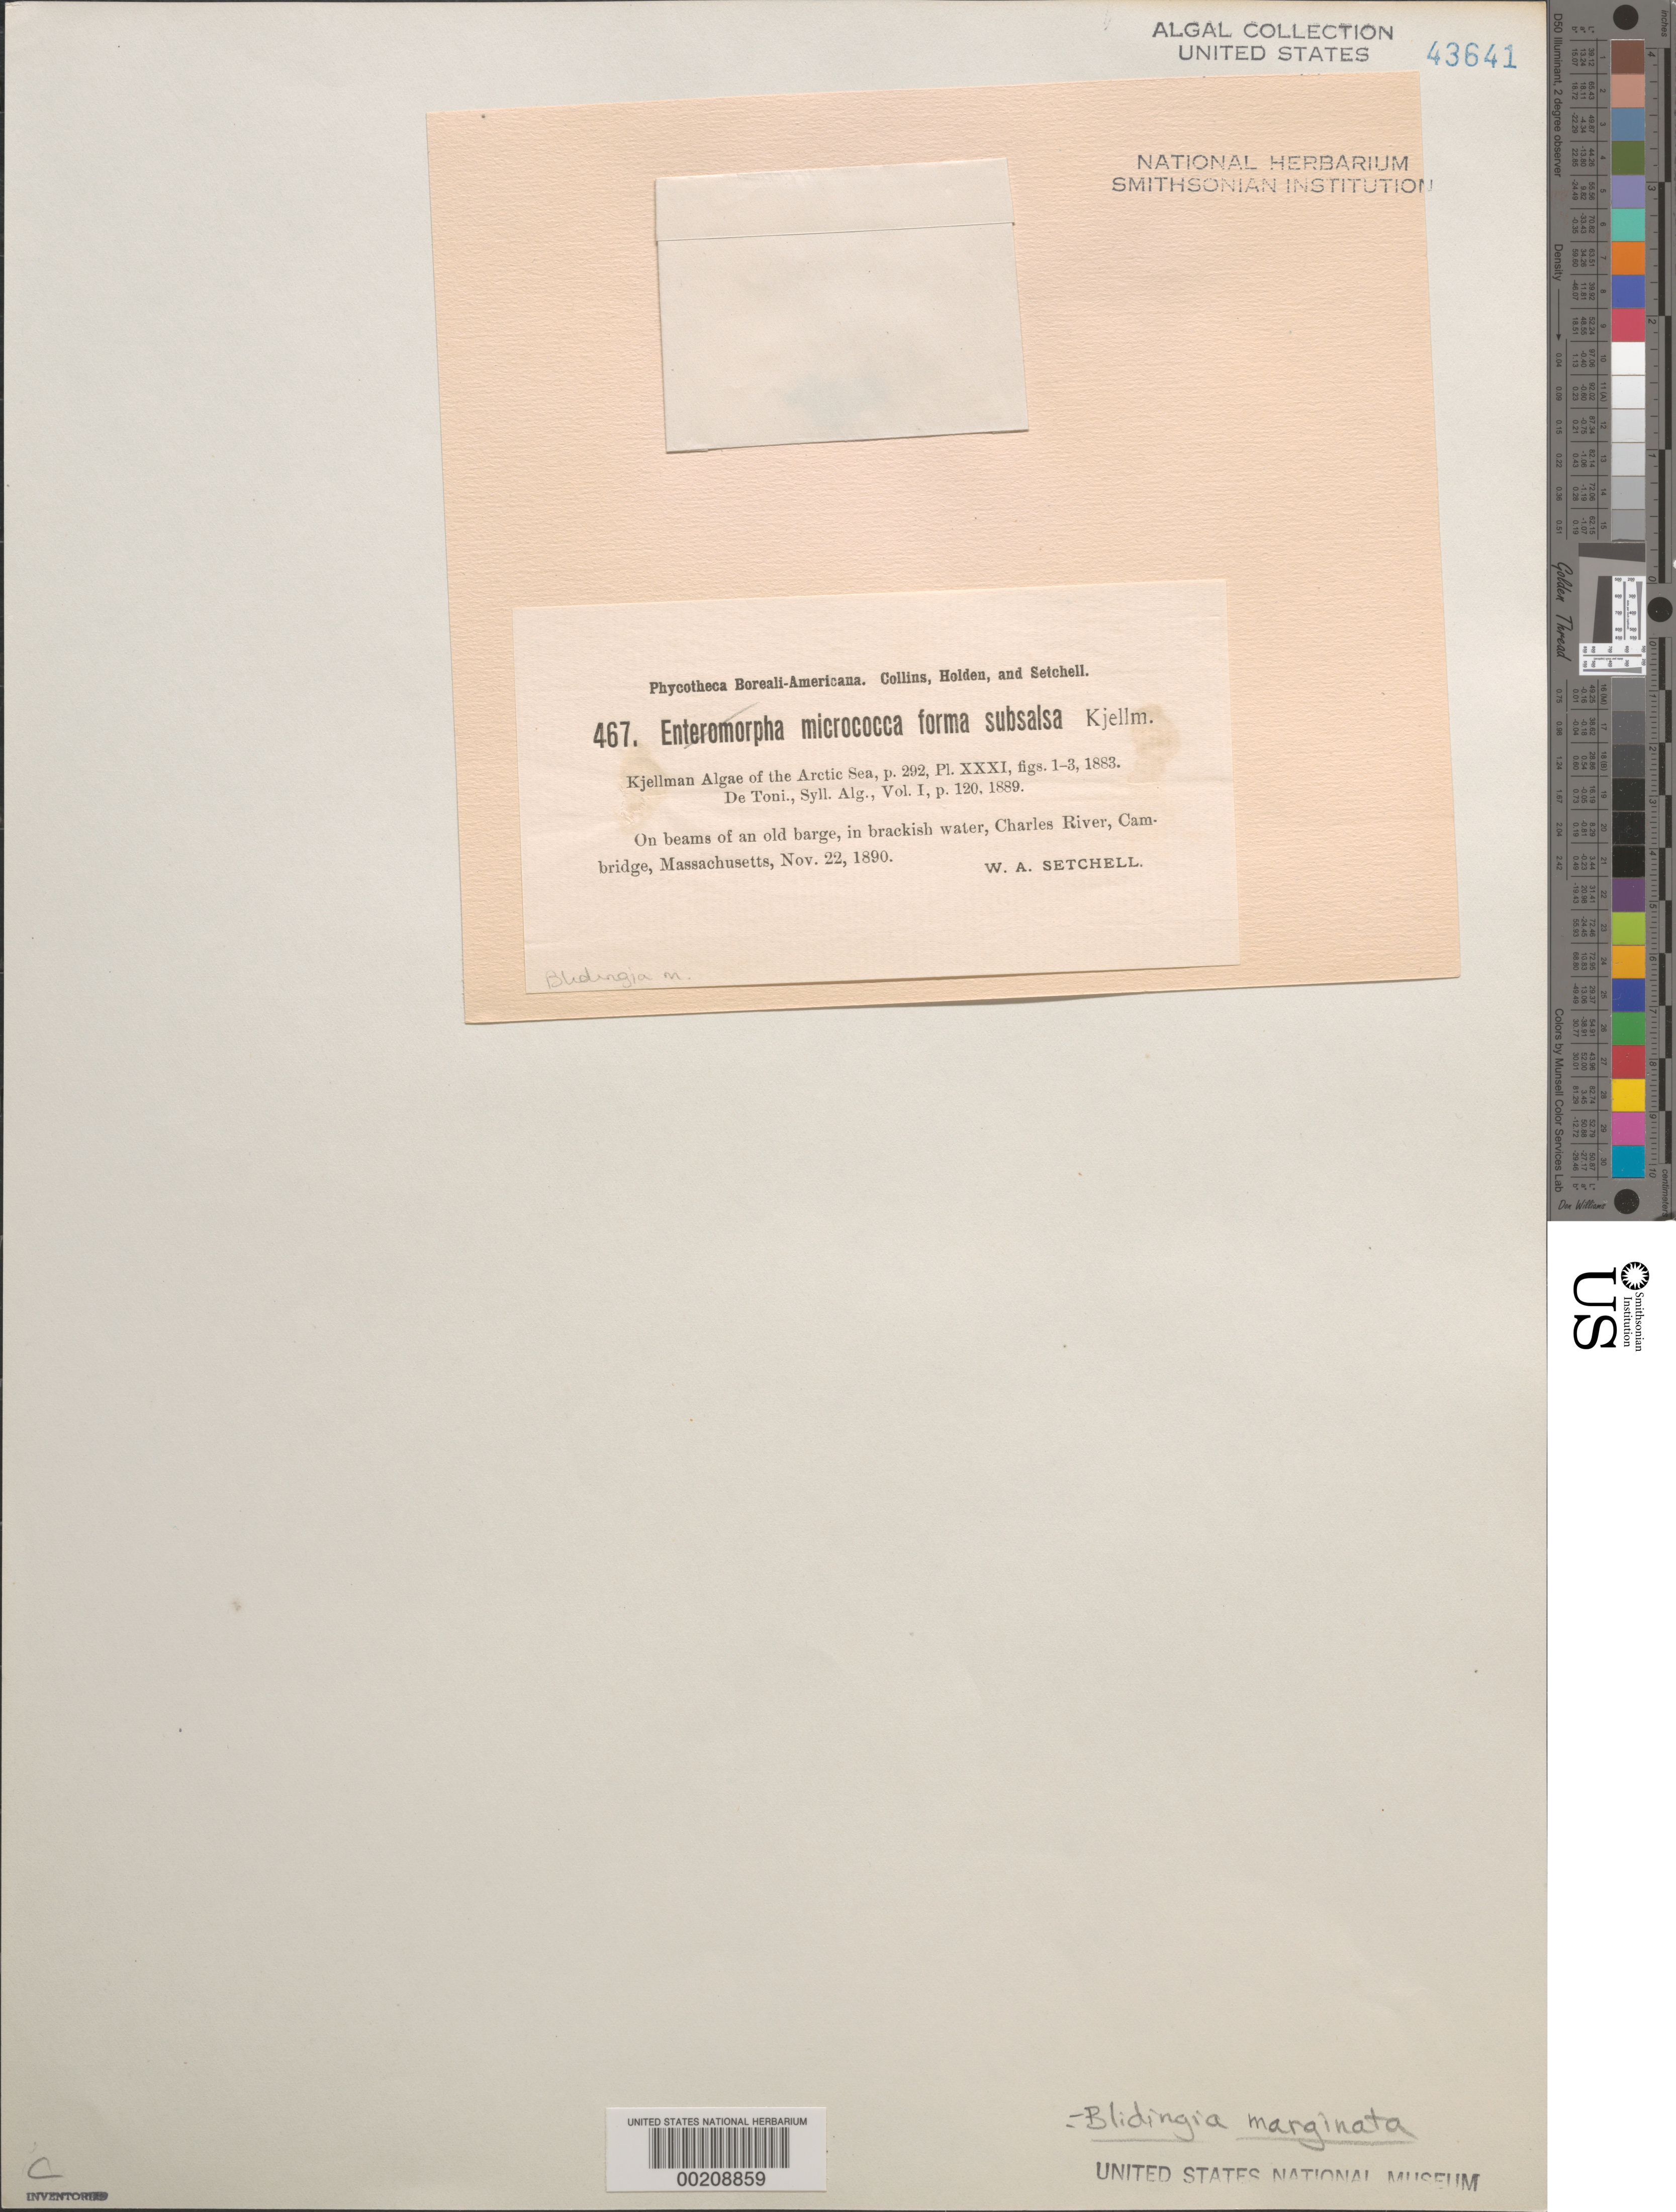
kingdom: Plantae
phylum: Chlorophyta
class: Ulvophyceae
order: Ulvales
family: Kornmanniaceae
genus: Blidingia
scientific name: Blidingia marginata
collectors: W. Setchell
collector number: PB-A 467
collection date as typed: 22 Nov 1890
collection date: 1890-11-22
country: United States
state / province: Massachusetts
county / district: Middlesex County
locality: Cambridge, Charles River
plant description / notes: Collins, Holden & Setchell, Phycotheca Boreali-Americana, as Enteromorpha micrococca f. subsalsa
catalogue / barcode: US 43641